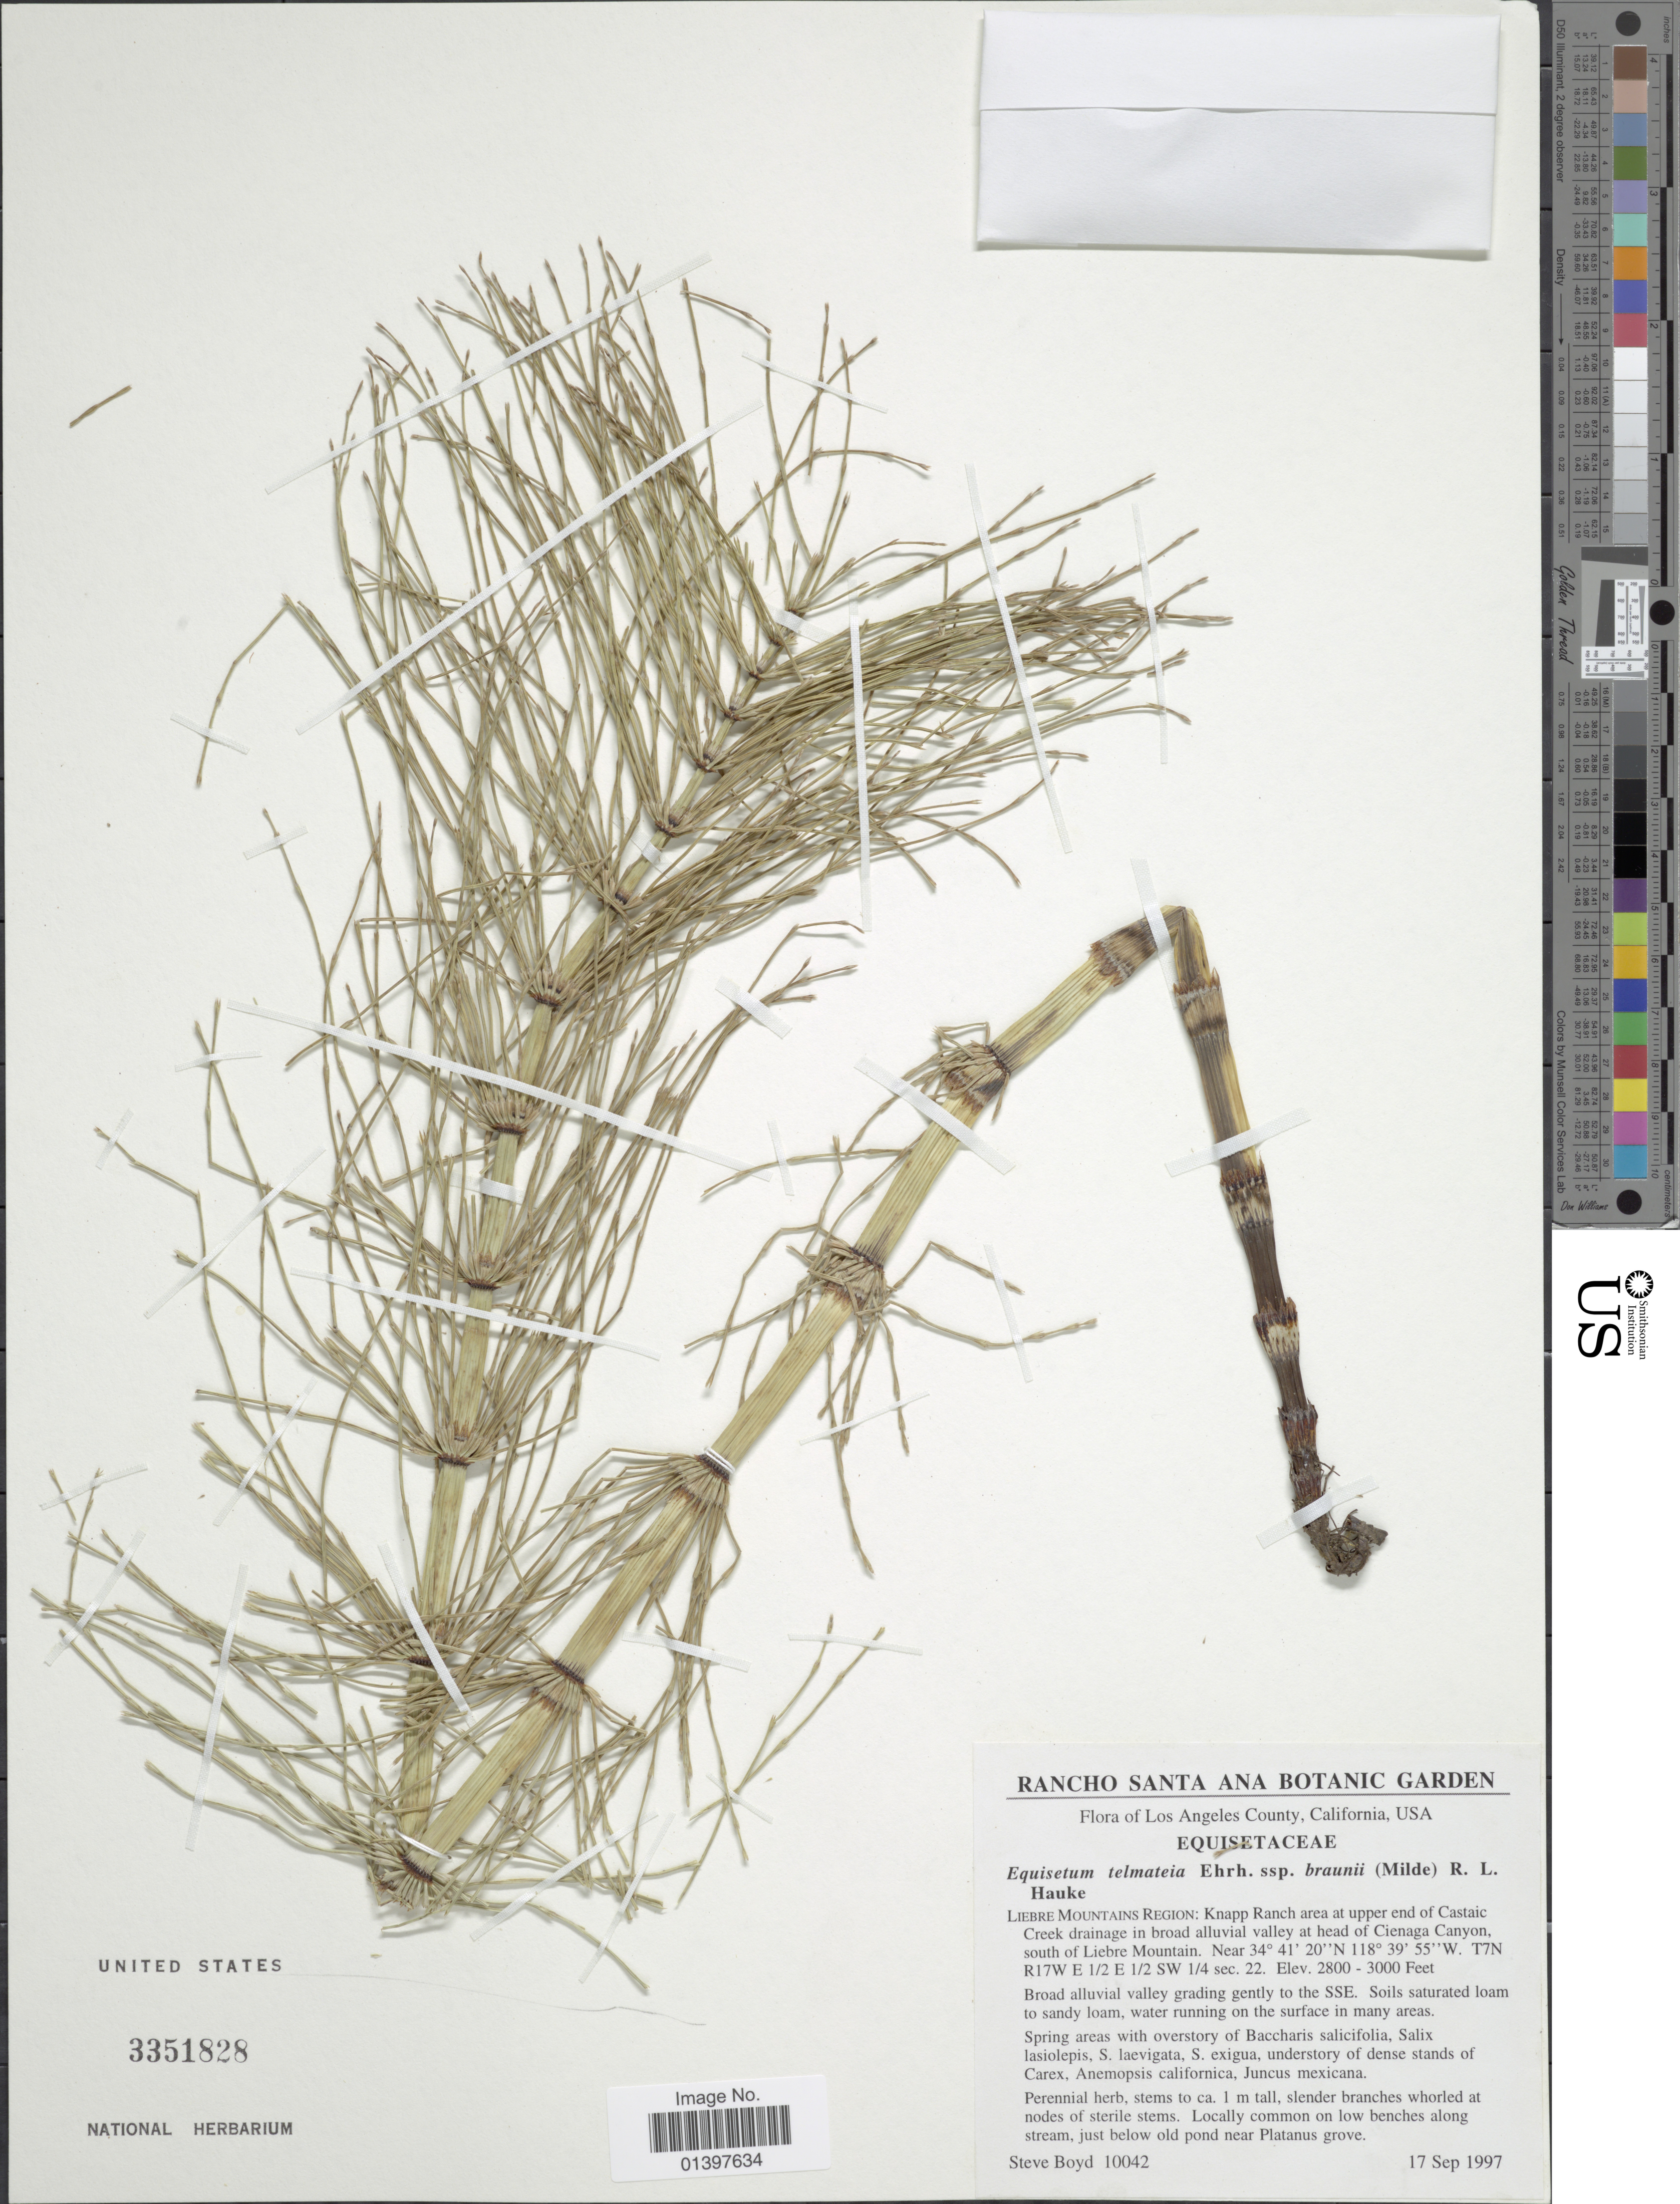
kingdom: Plantae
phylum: Tracheophyta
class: Polypodiopsida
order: Equisetales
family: Equisetaceae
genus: Equisetum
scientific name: Equisetum telmateia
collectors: S. Boyd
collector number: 10042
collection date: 1997-09-17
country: United States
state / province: California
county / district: Los Angeles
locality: Los Angeles County, Liebre Mountains Region: Knapp Ranch area at upper end of Castaic Creek drainage in broad alluvial valley at head of Cienaga Canyon, south of Liebre Mountain, R17WE 1/2 E 1/2 SW 1/4 Sec. 22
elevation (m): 853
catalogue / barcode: US 3351828